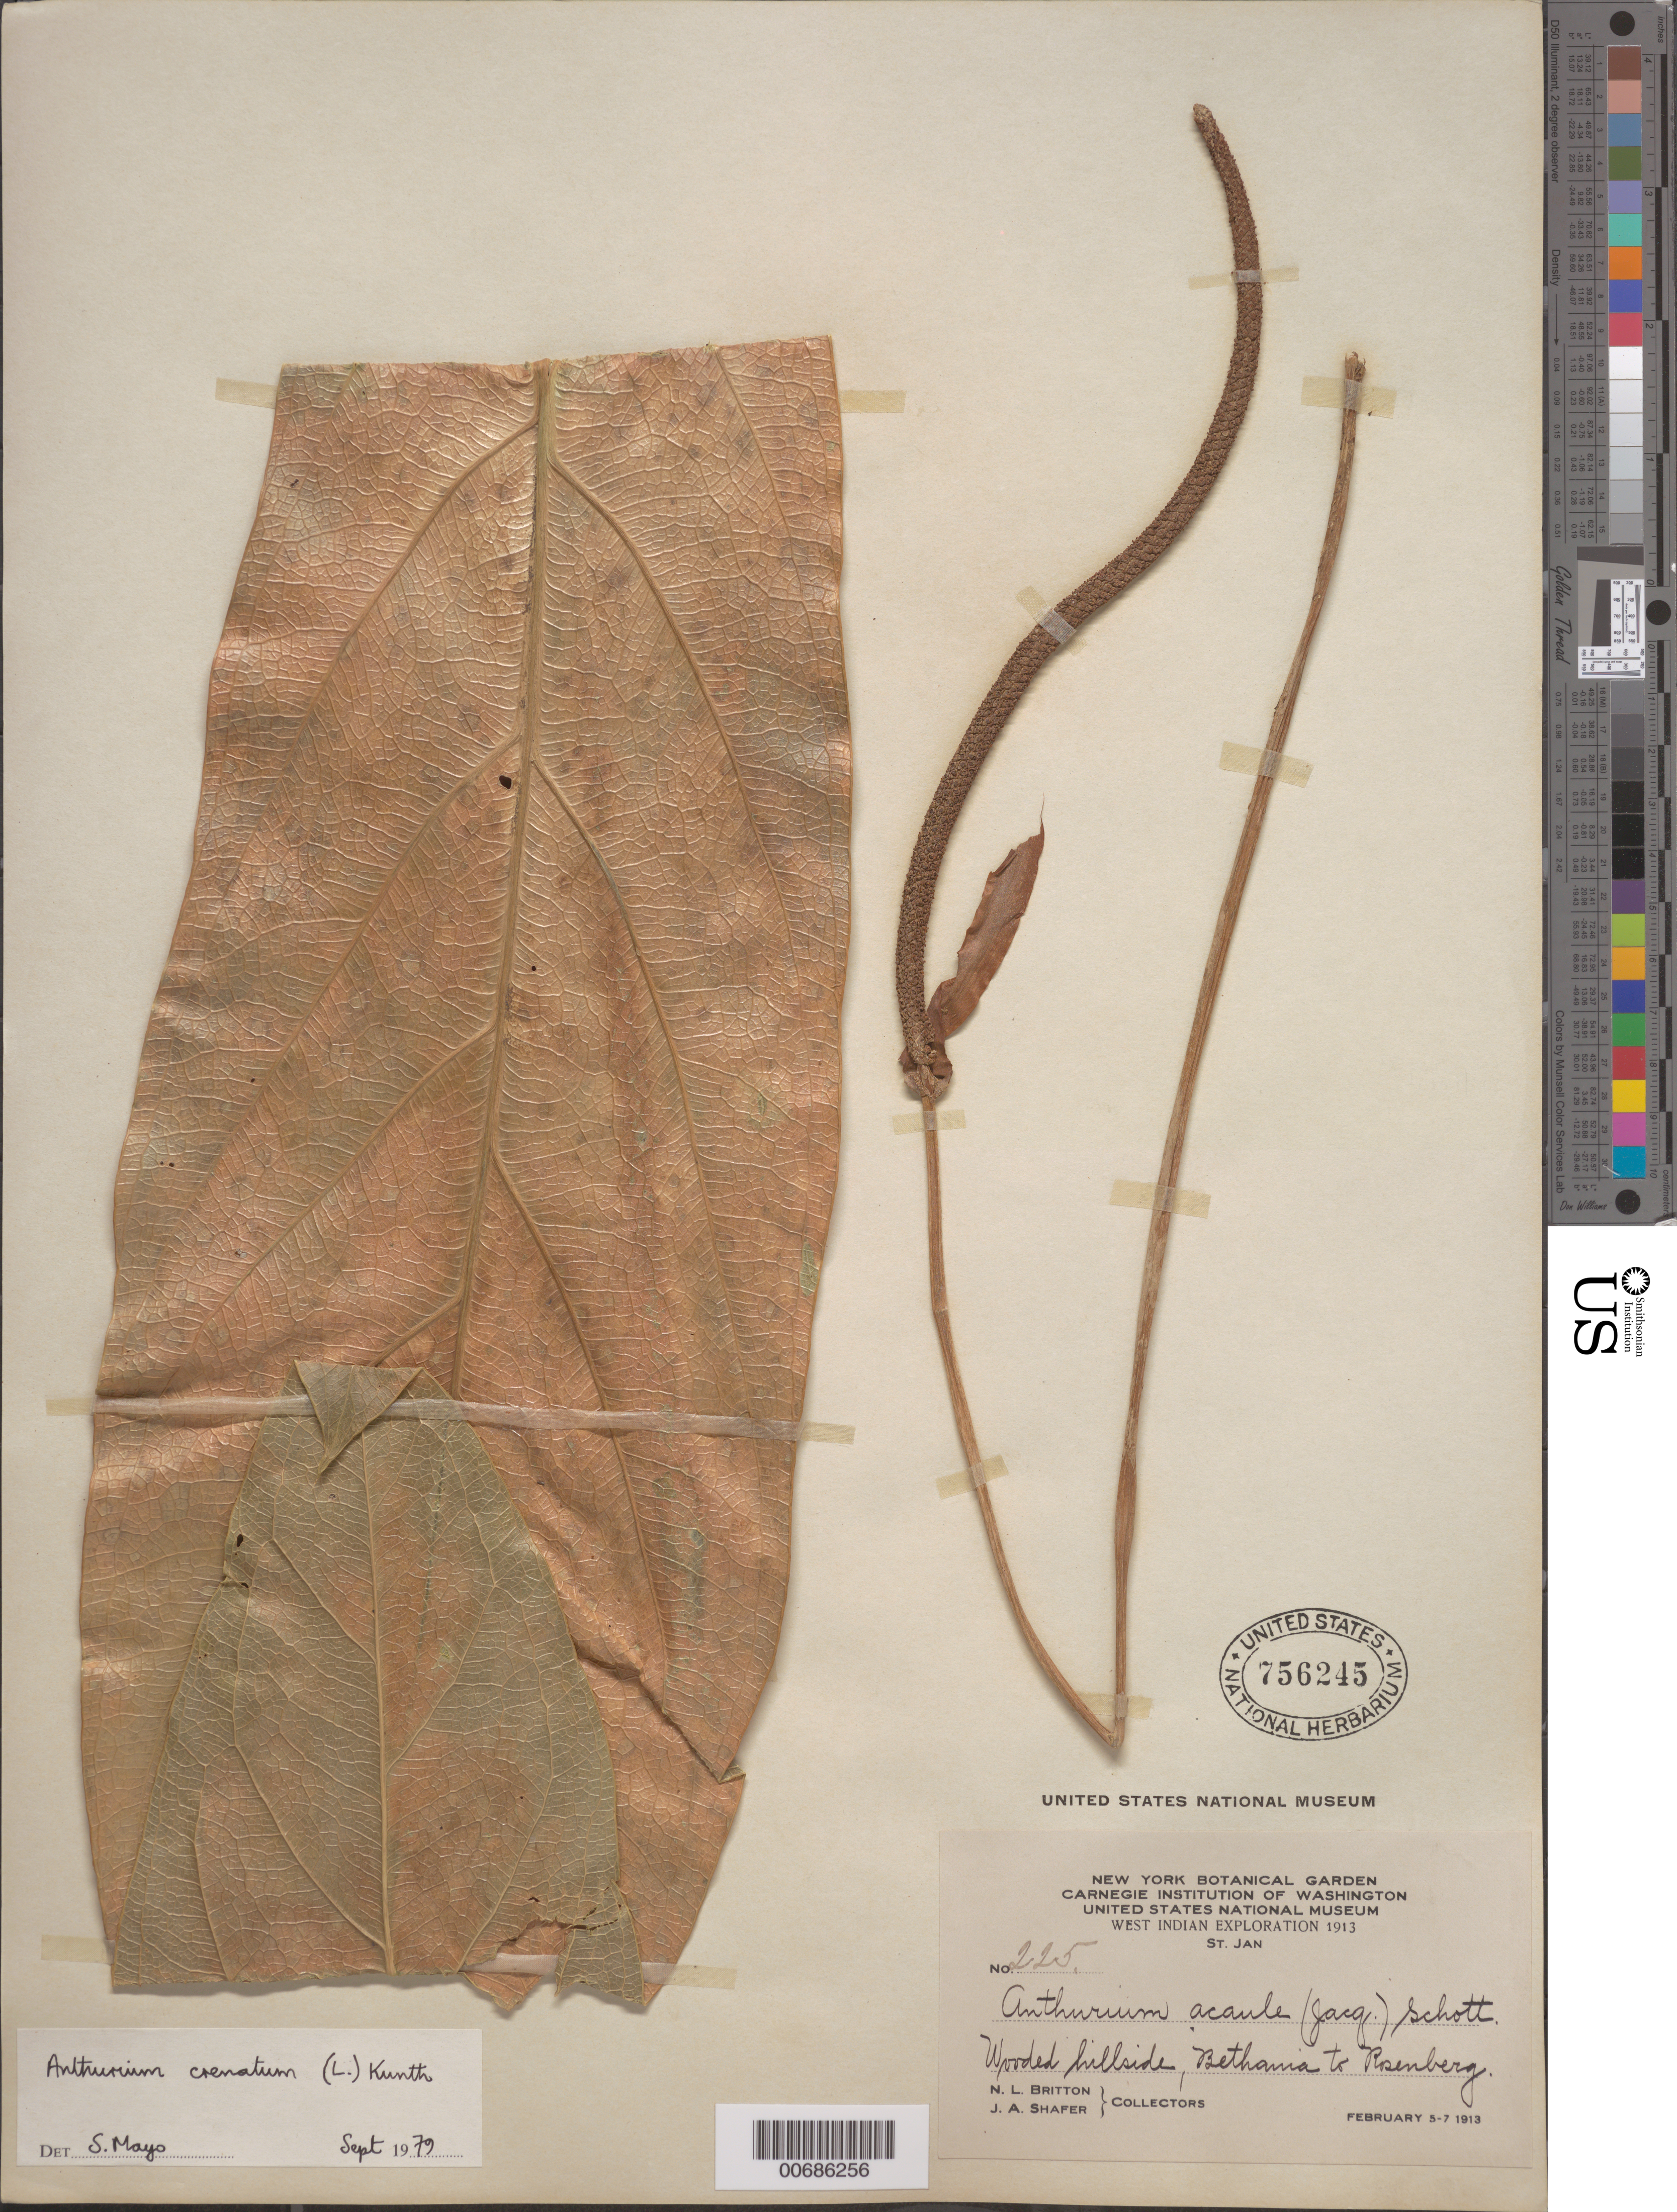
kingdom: Plantae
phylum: Tracheophyta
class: Liliopsida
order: Alismatales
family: Araceae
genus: Anthurium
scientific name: Anthurium crenatum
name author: (L.) Kunth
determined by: Mayo, S.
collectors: N. Britton & J. A. Shafer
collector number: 225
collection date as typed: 05 Feb 1913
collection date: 1913-02-05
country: U.S. Virgin Islands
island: St. John Island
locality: Bethania to Rosenberg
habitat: Wooded hillside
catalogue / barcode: US 756245